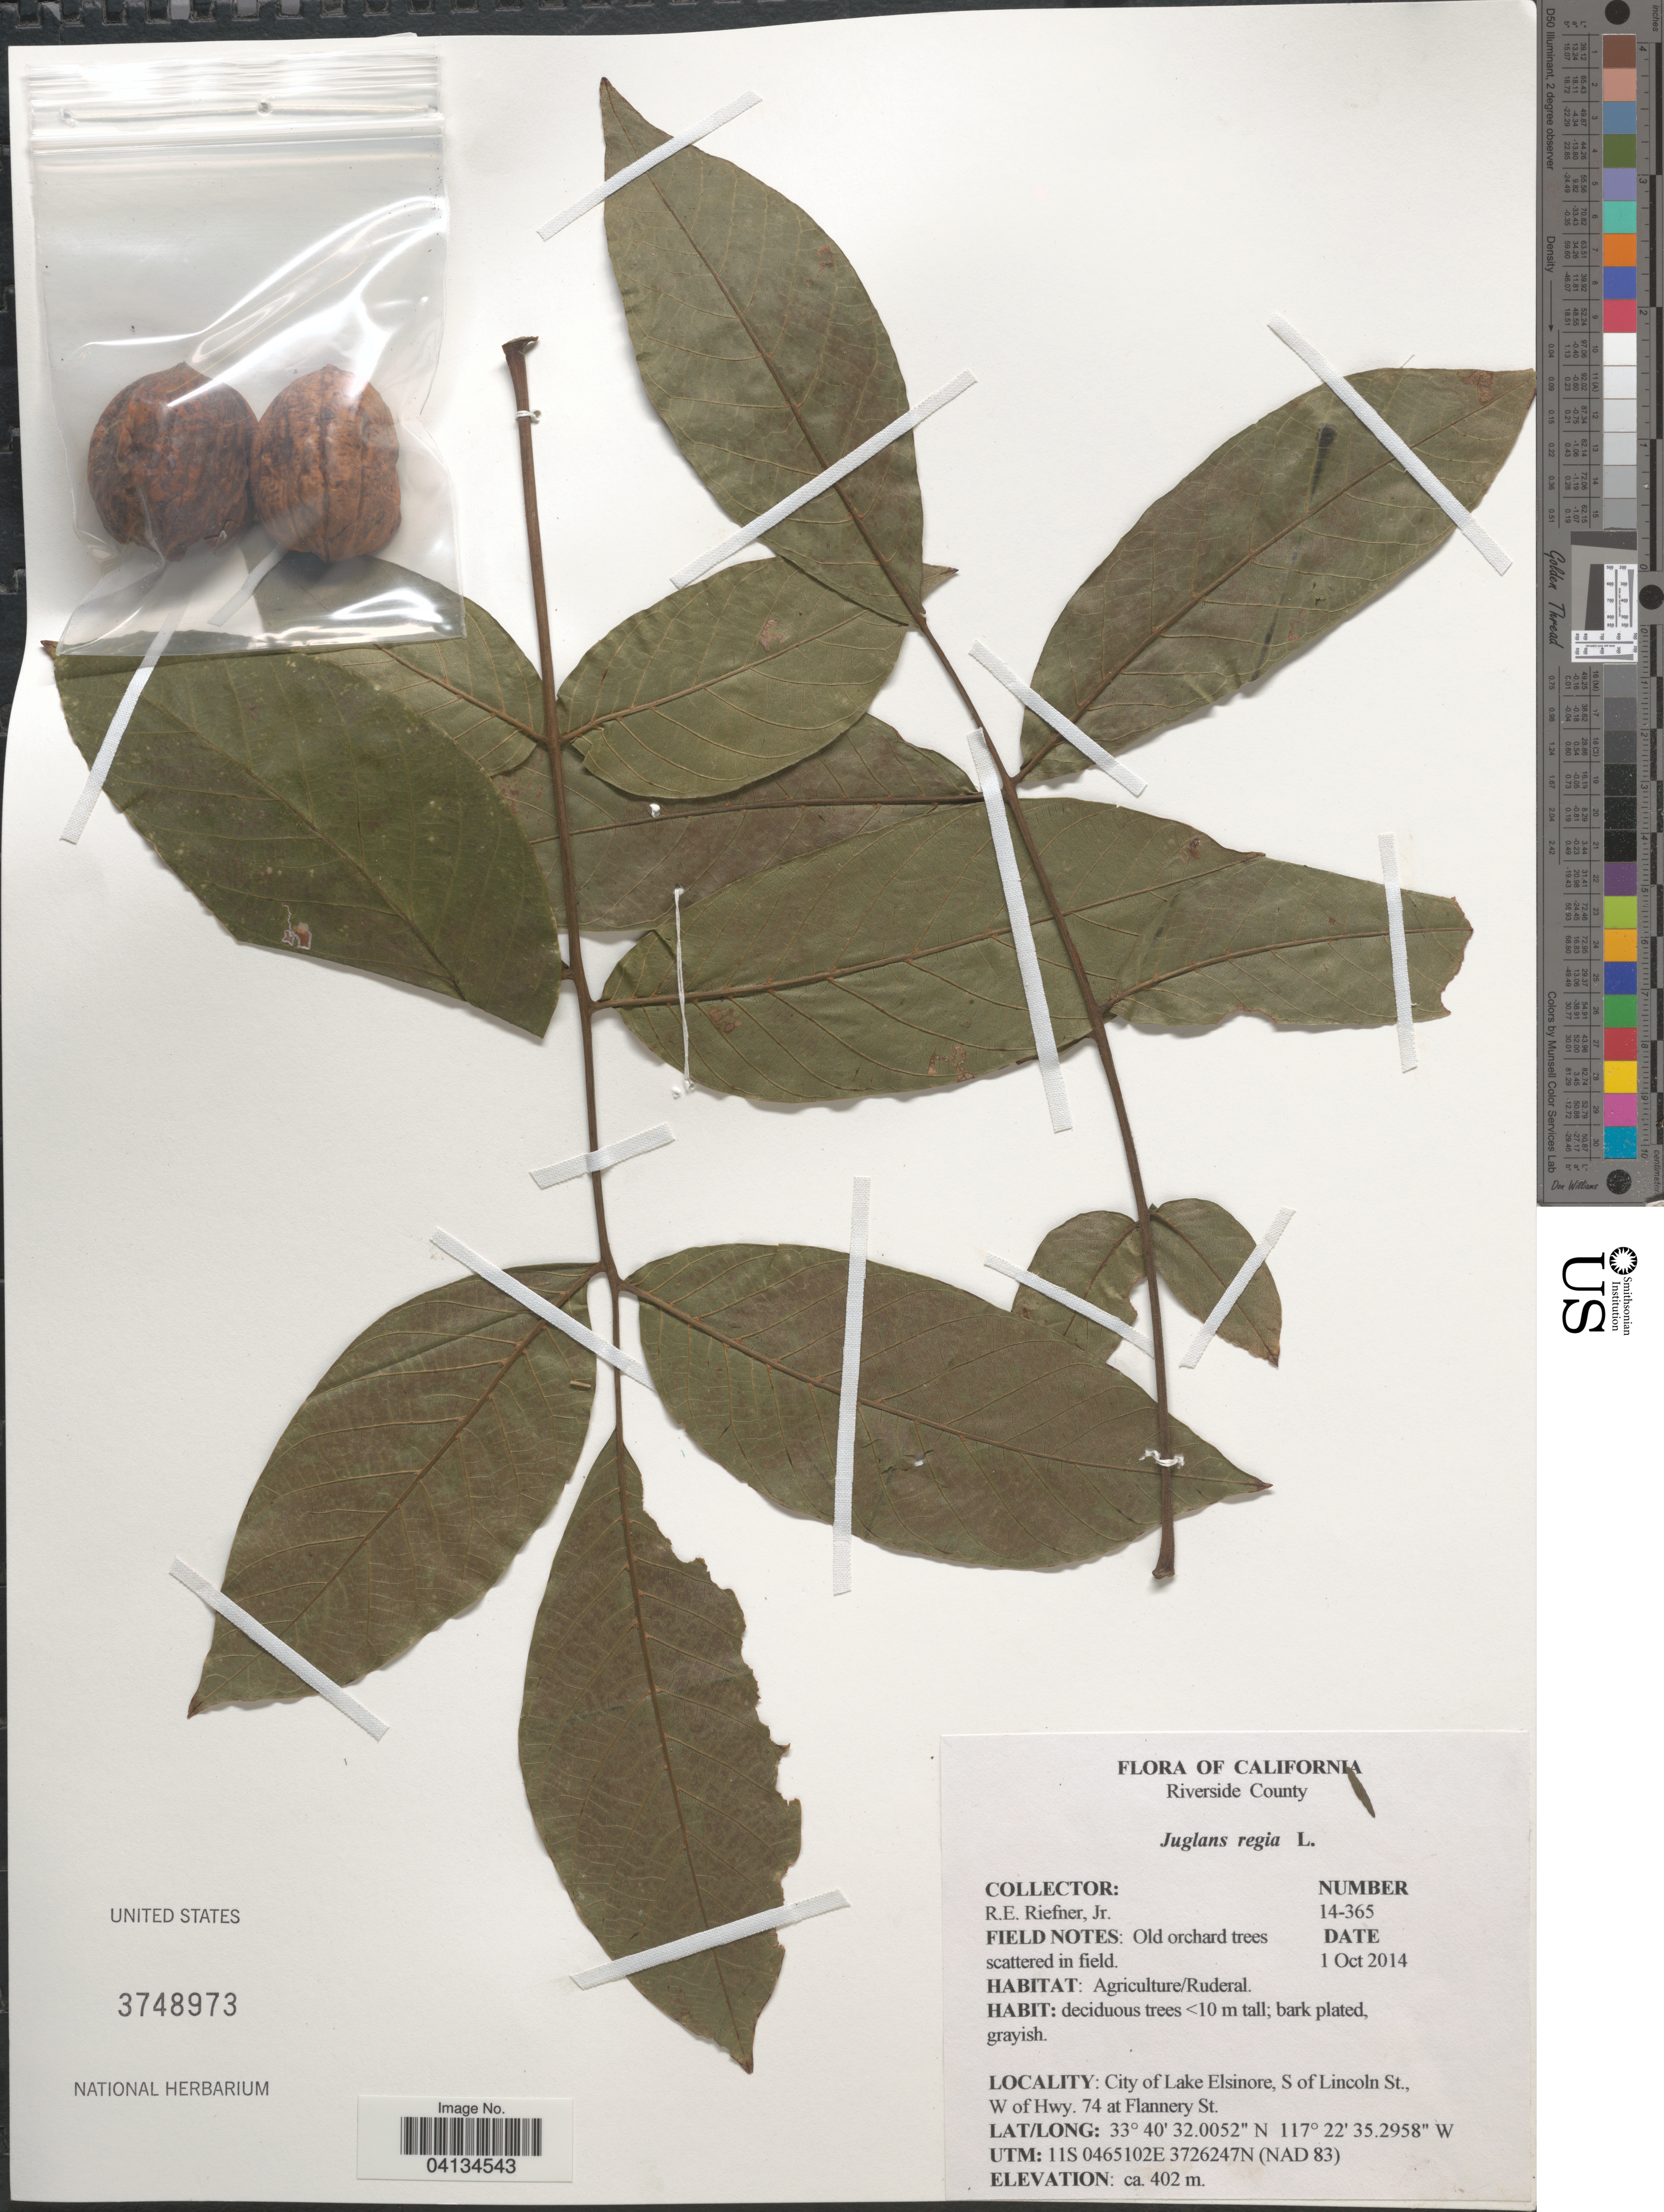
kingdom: Plantae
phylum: Tracheophyta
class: Magnoliopsida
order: Fagales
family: Juglandaceae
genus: Juglans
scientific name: Juglans regia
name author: L.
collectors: R. Riefner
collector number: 14-365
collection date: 2014-10-01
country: United States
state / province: California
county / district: Riverside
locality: Riverside County. City of Lake Elsinore, S of Lincoln St., W of Hwy. 74 at Flannery St. UTM 11S 0465102E 3726247N (NAD 83).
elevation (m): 402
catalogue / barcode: US 3748973